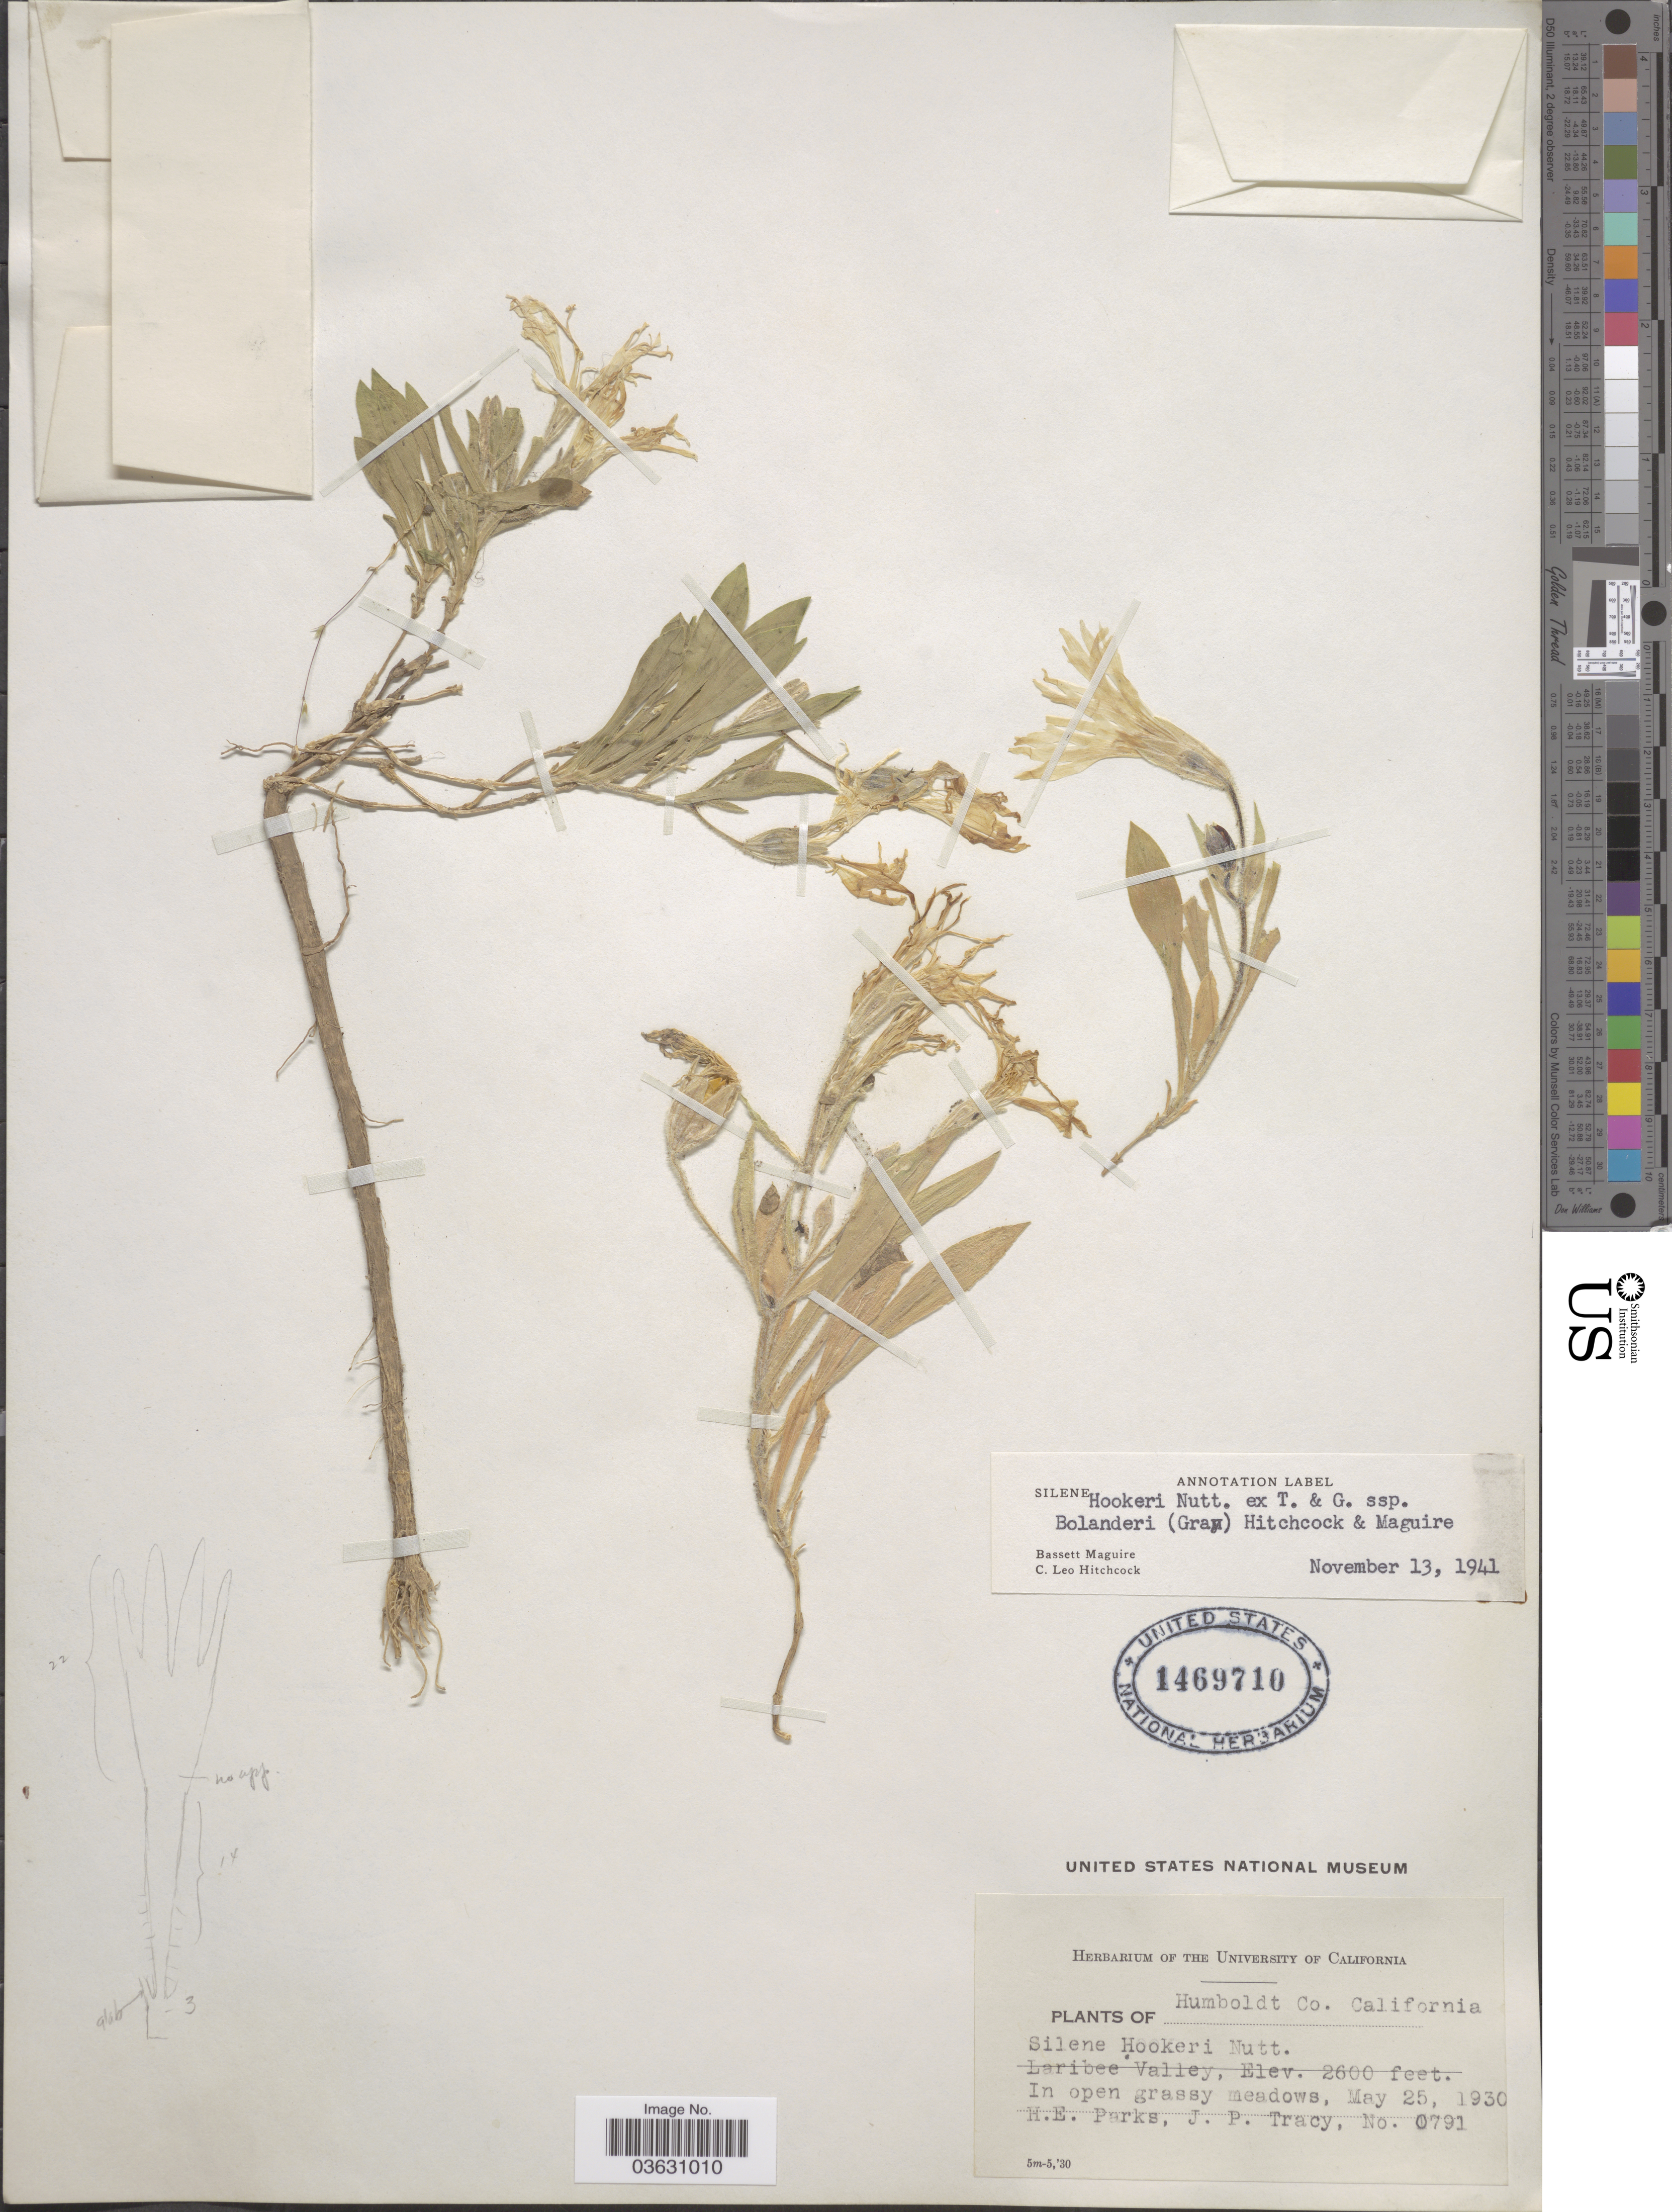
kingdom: Plantae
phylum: Tracheophyta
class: Magnoliopsida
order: Caryophyllales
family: Caryophyllaceae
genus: Silene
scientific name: Silene hookeri subsp. bolanderi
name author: (A. Gray) Abrams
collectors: H. E. Parks & J. Tracy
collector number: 0791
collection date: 1930-05-25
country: United States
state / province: California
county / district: Humboldt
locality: Humboldt Co. Laribee Valley.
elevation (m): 792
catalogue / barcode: US 1469710